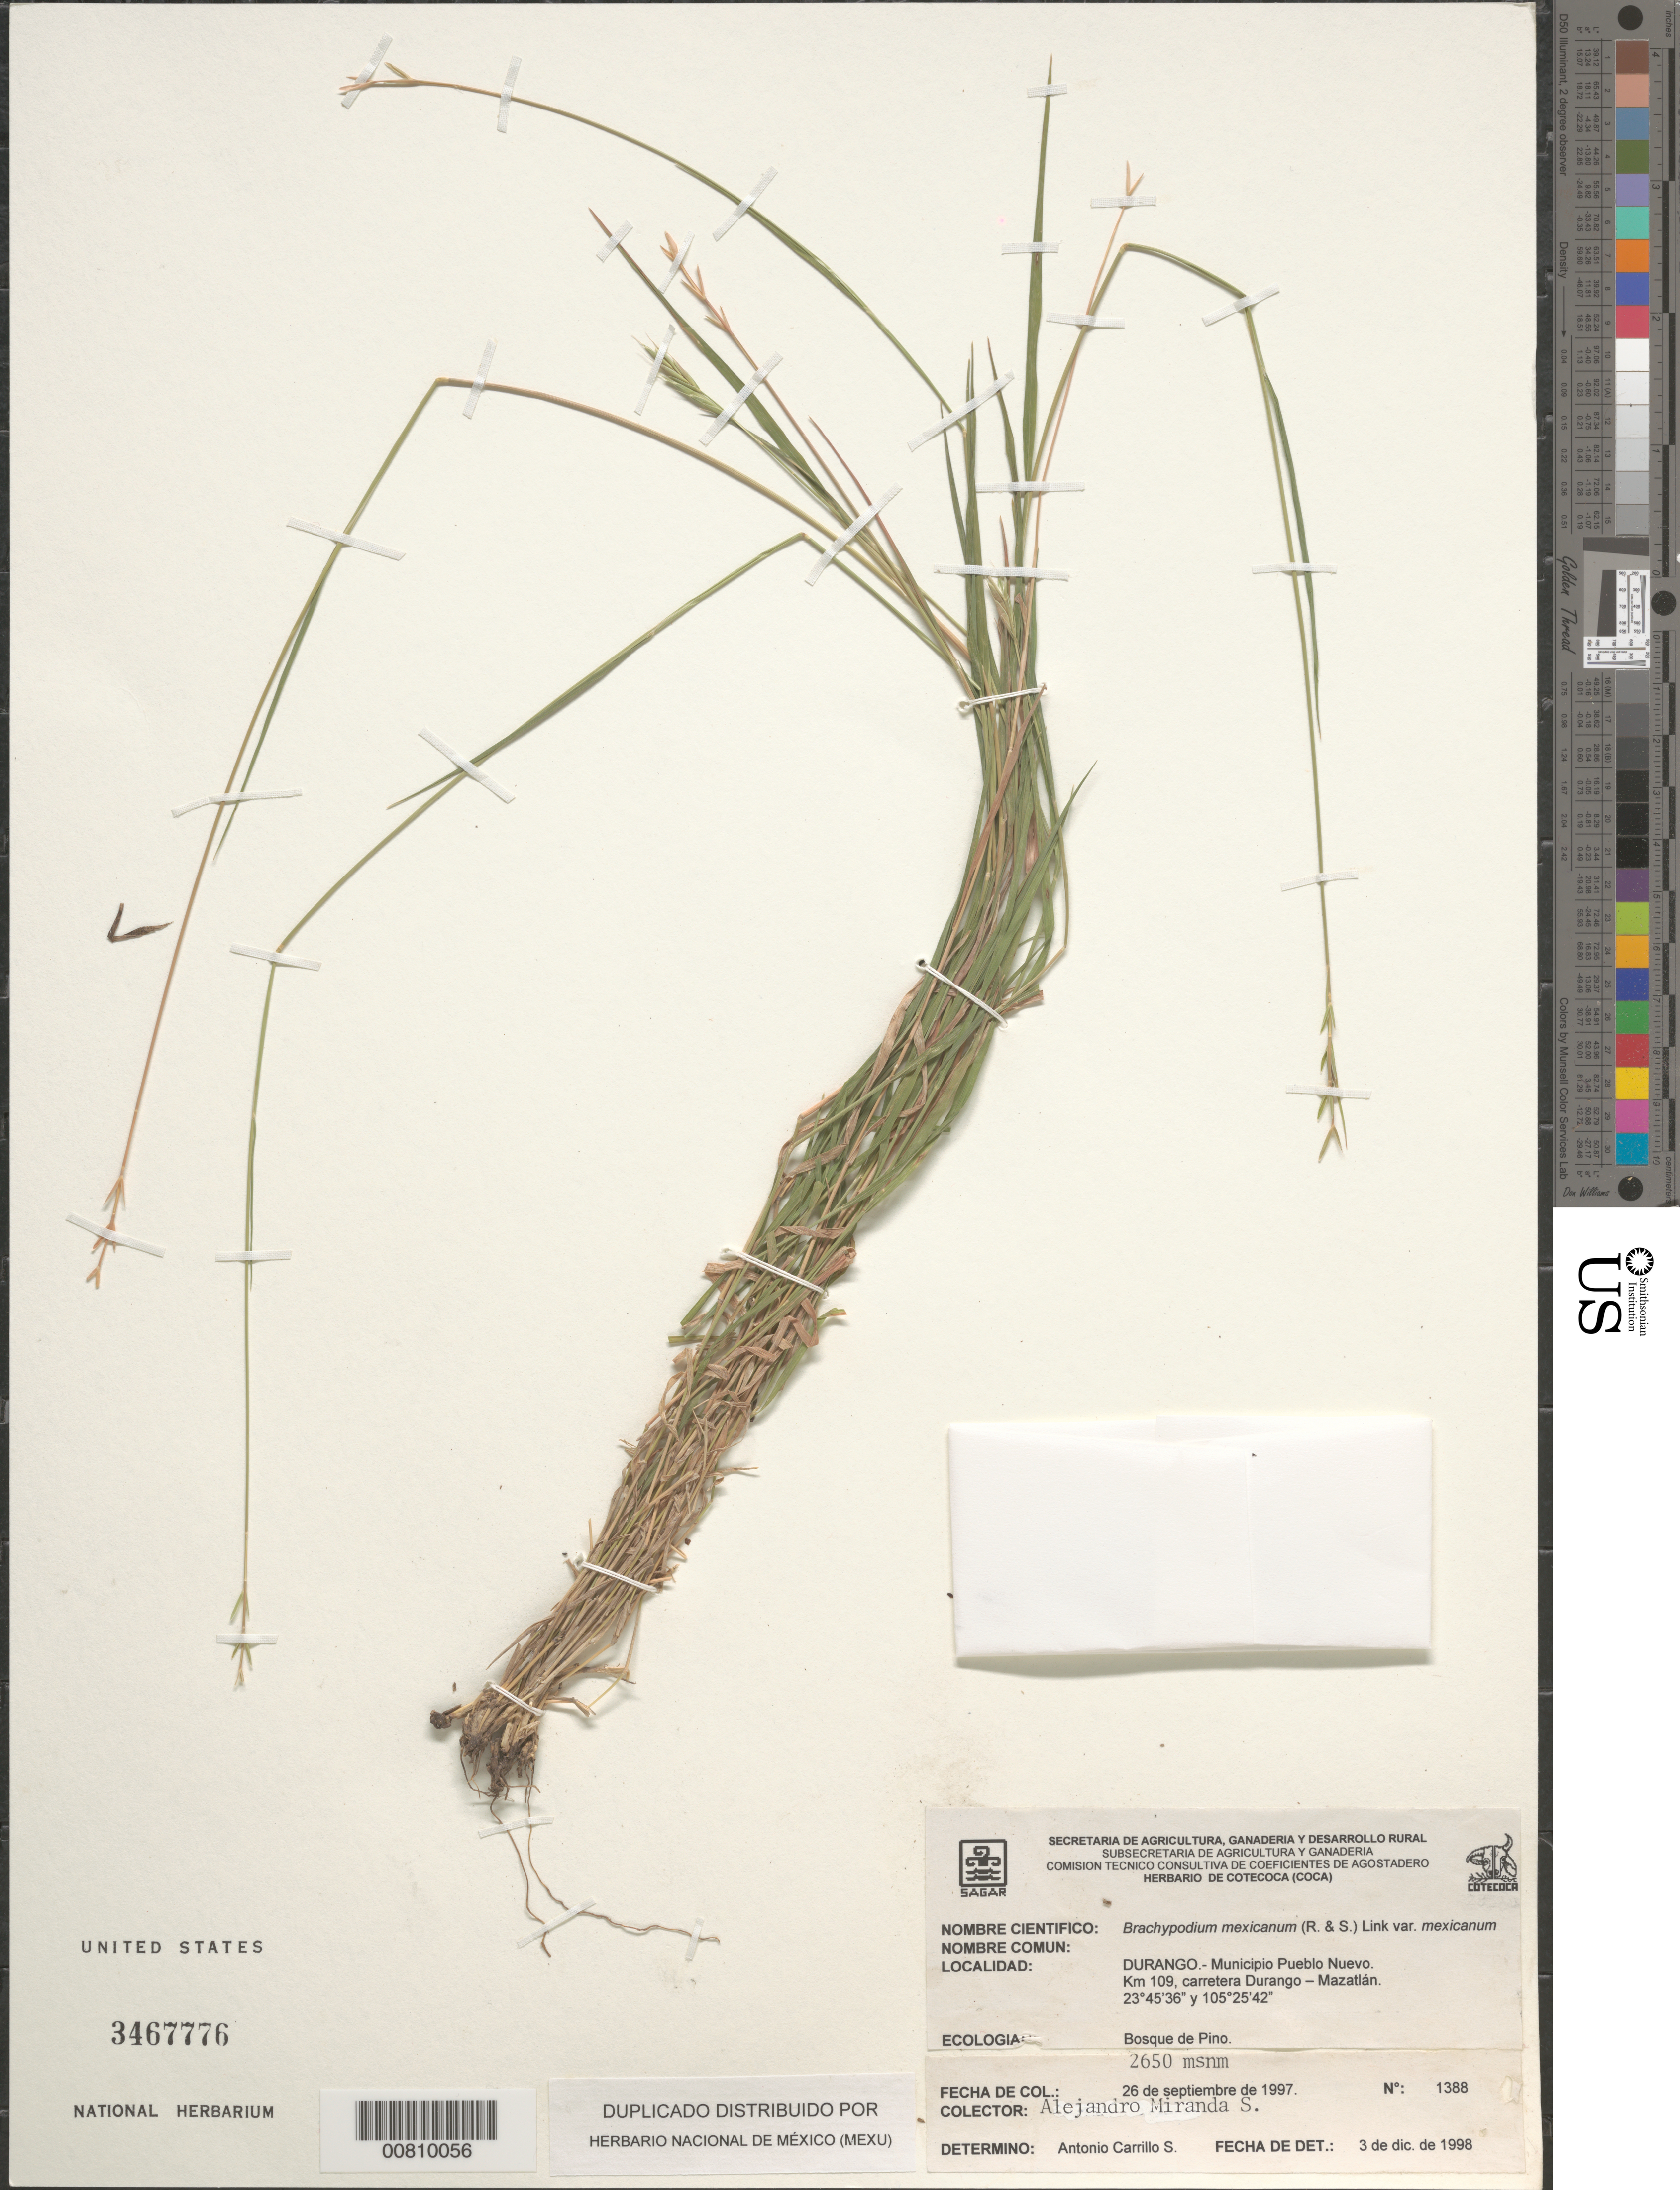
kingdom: Plantae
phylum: Tracheophyta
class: Liliopsida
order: Poales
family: Poaceae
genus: Brachypodium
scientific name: Brachypodium mexicanum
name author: (Roem. & Schult.) Link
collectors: J. A. Miranda S.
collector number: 1388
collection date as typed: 26 Sep 1998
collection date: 1998-09-26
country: Mexico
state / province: Durango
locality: Carretera Durango - Mazatlan.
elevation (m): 2650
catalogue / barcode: US 3467776